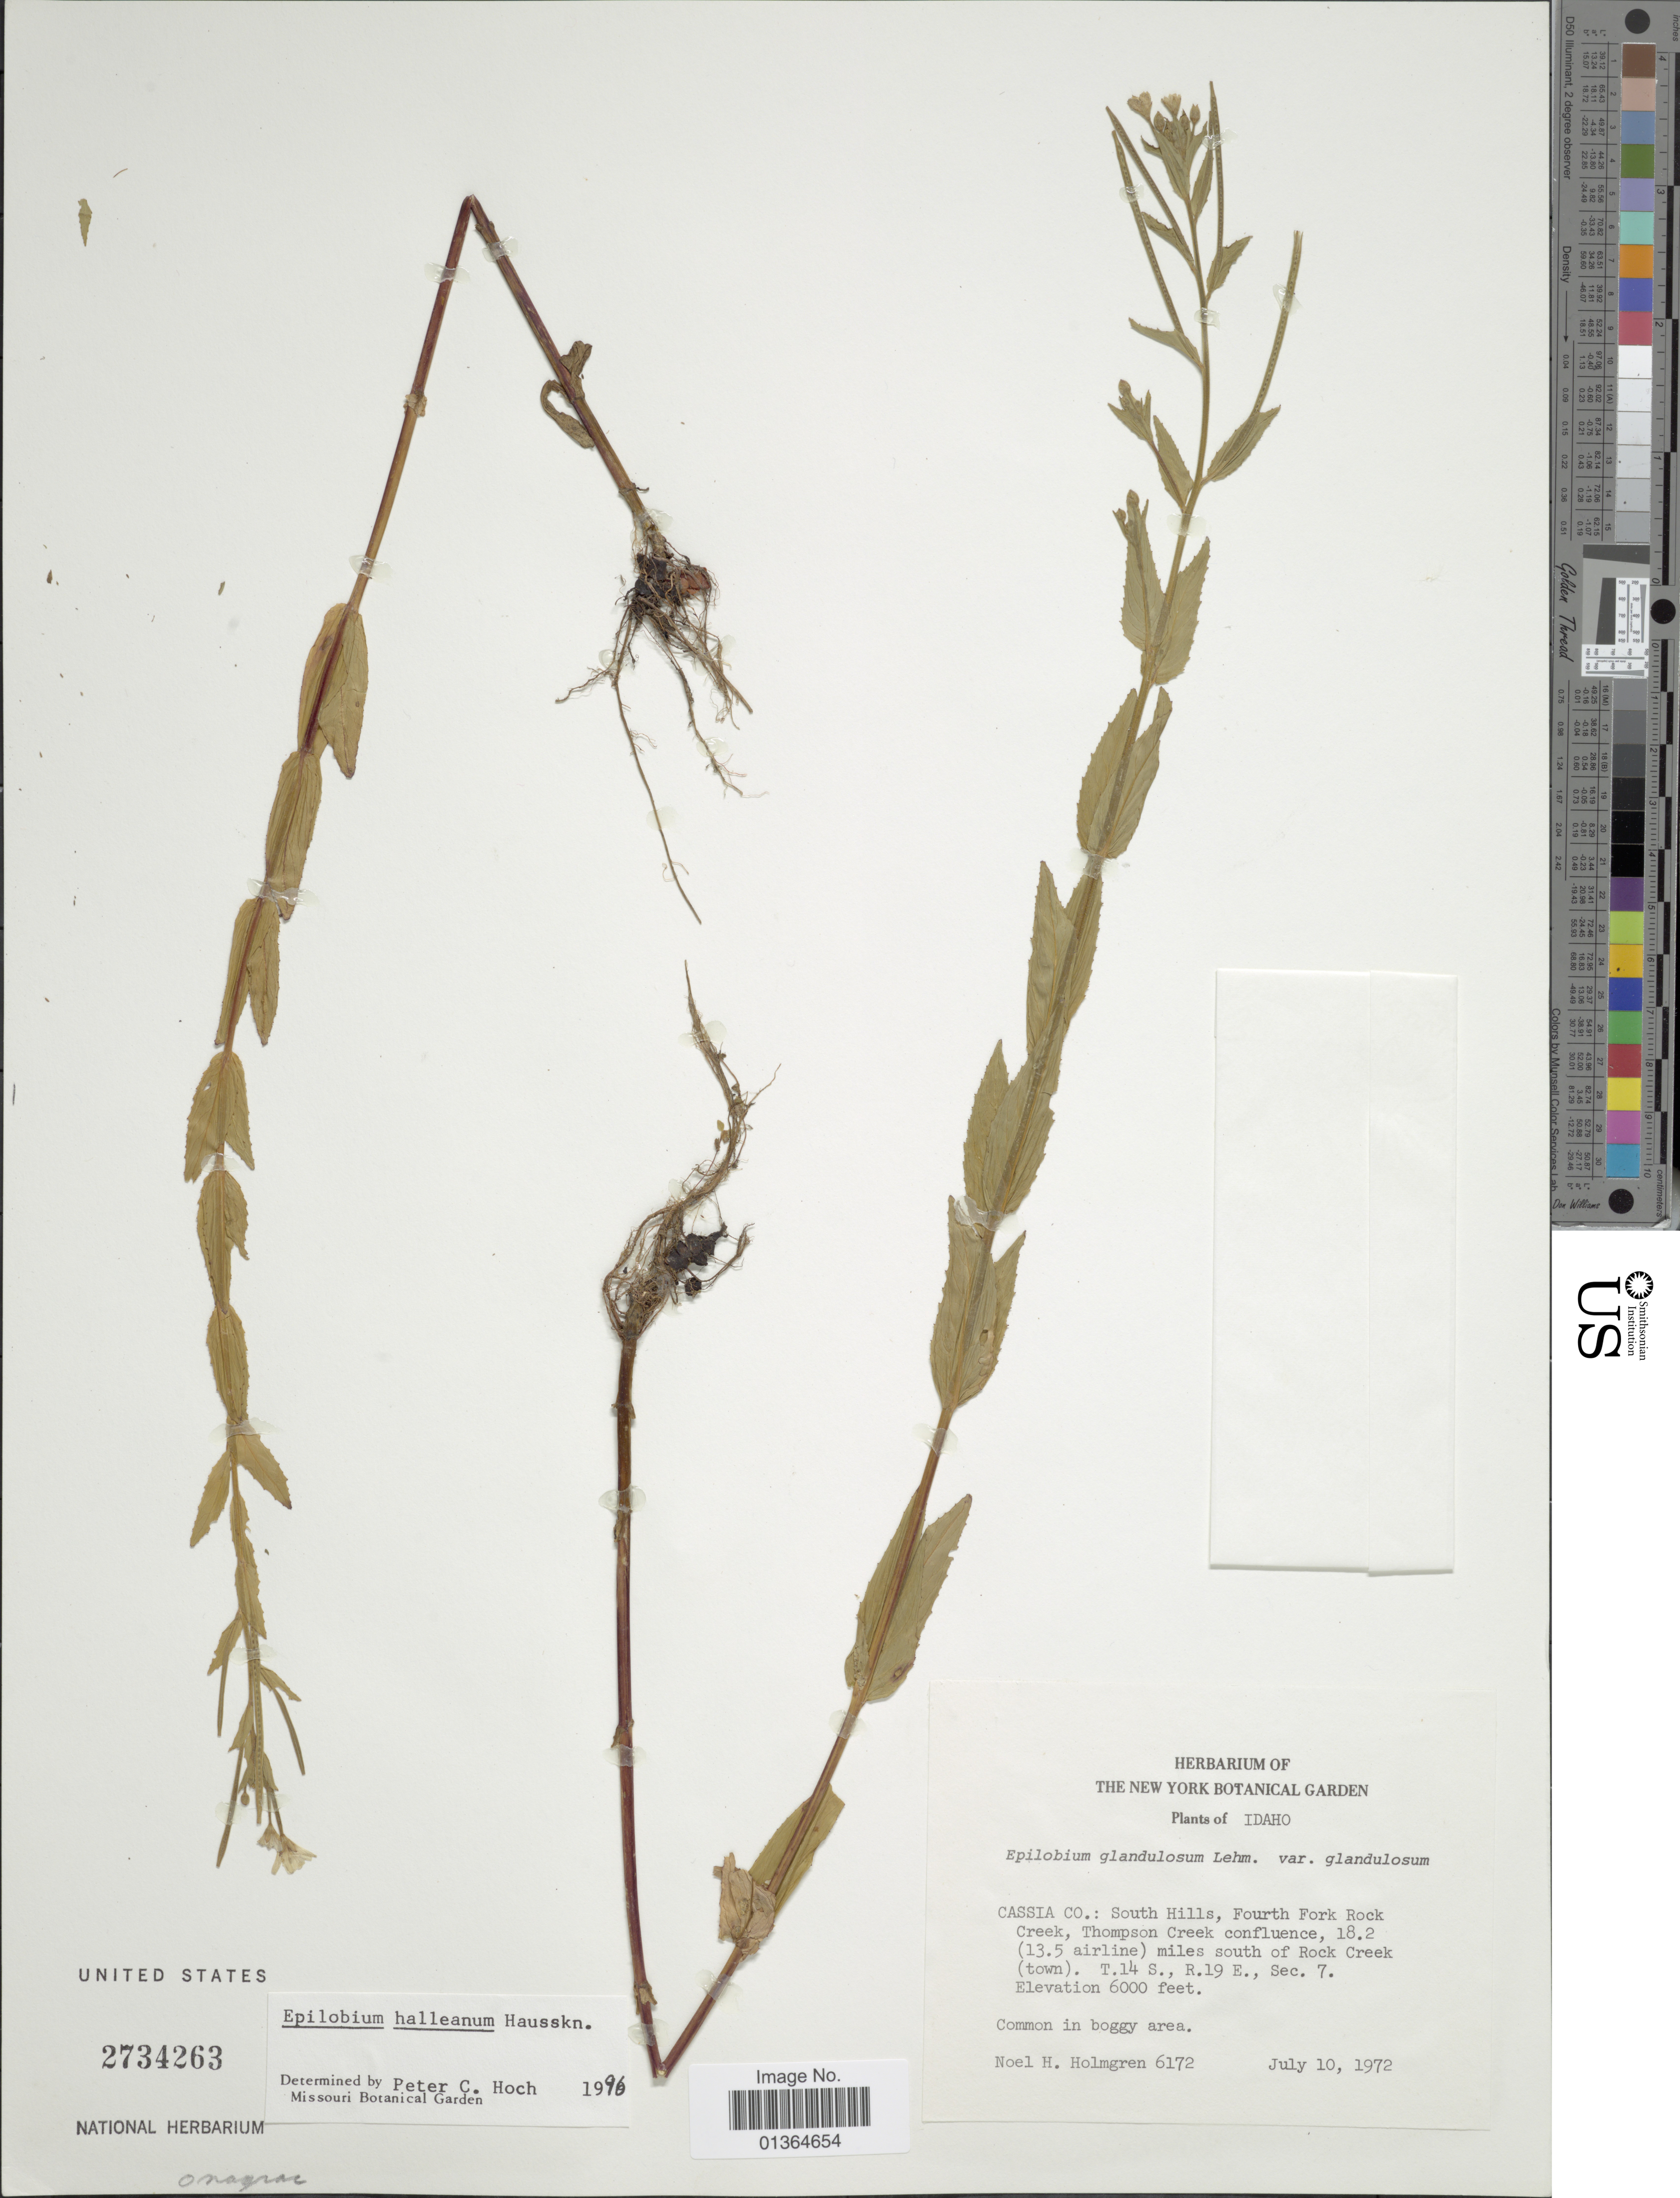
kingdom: Plantae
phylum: Tracheophyta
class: Magnoliopsida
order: Myrtales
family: Onagraceae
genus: Epilobium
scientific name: Epilobium hallianum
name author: Hausskn.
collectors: N. H. Holmgren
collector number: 6172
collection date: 1972-07-10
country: United States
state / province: Idaho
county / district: Cassia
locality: South Hills, Fourth Fork Rock Creek, Thompson Creek confluence, 18.2 (13.5 airline) miles south of Rock Creek (town).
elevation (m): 1829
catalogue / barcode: US 2734263